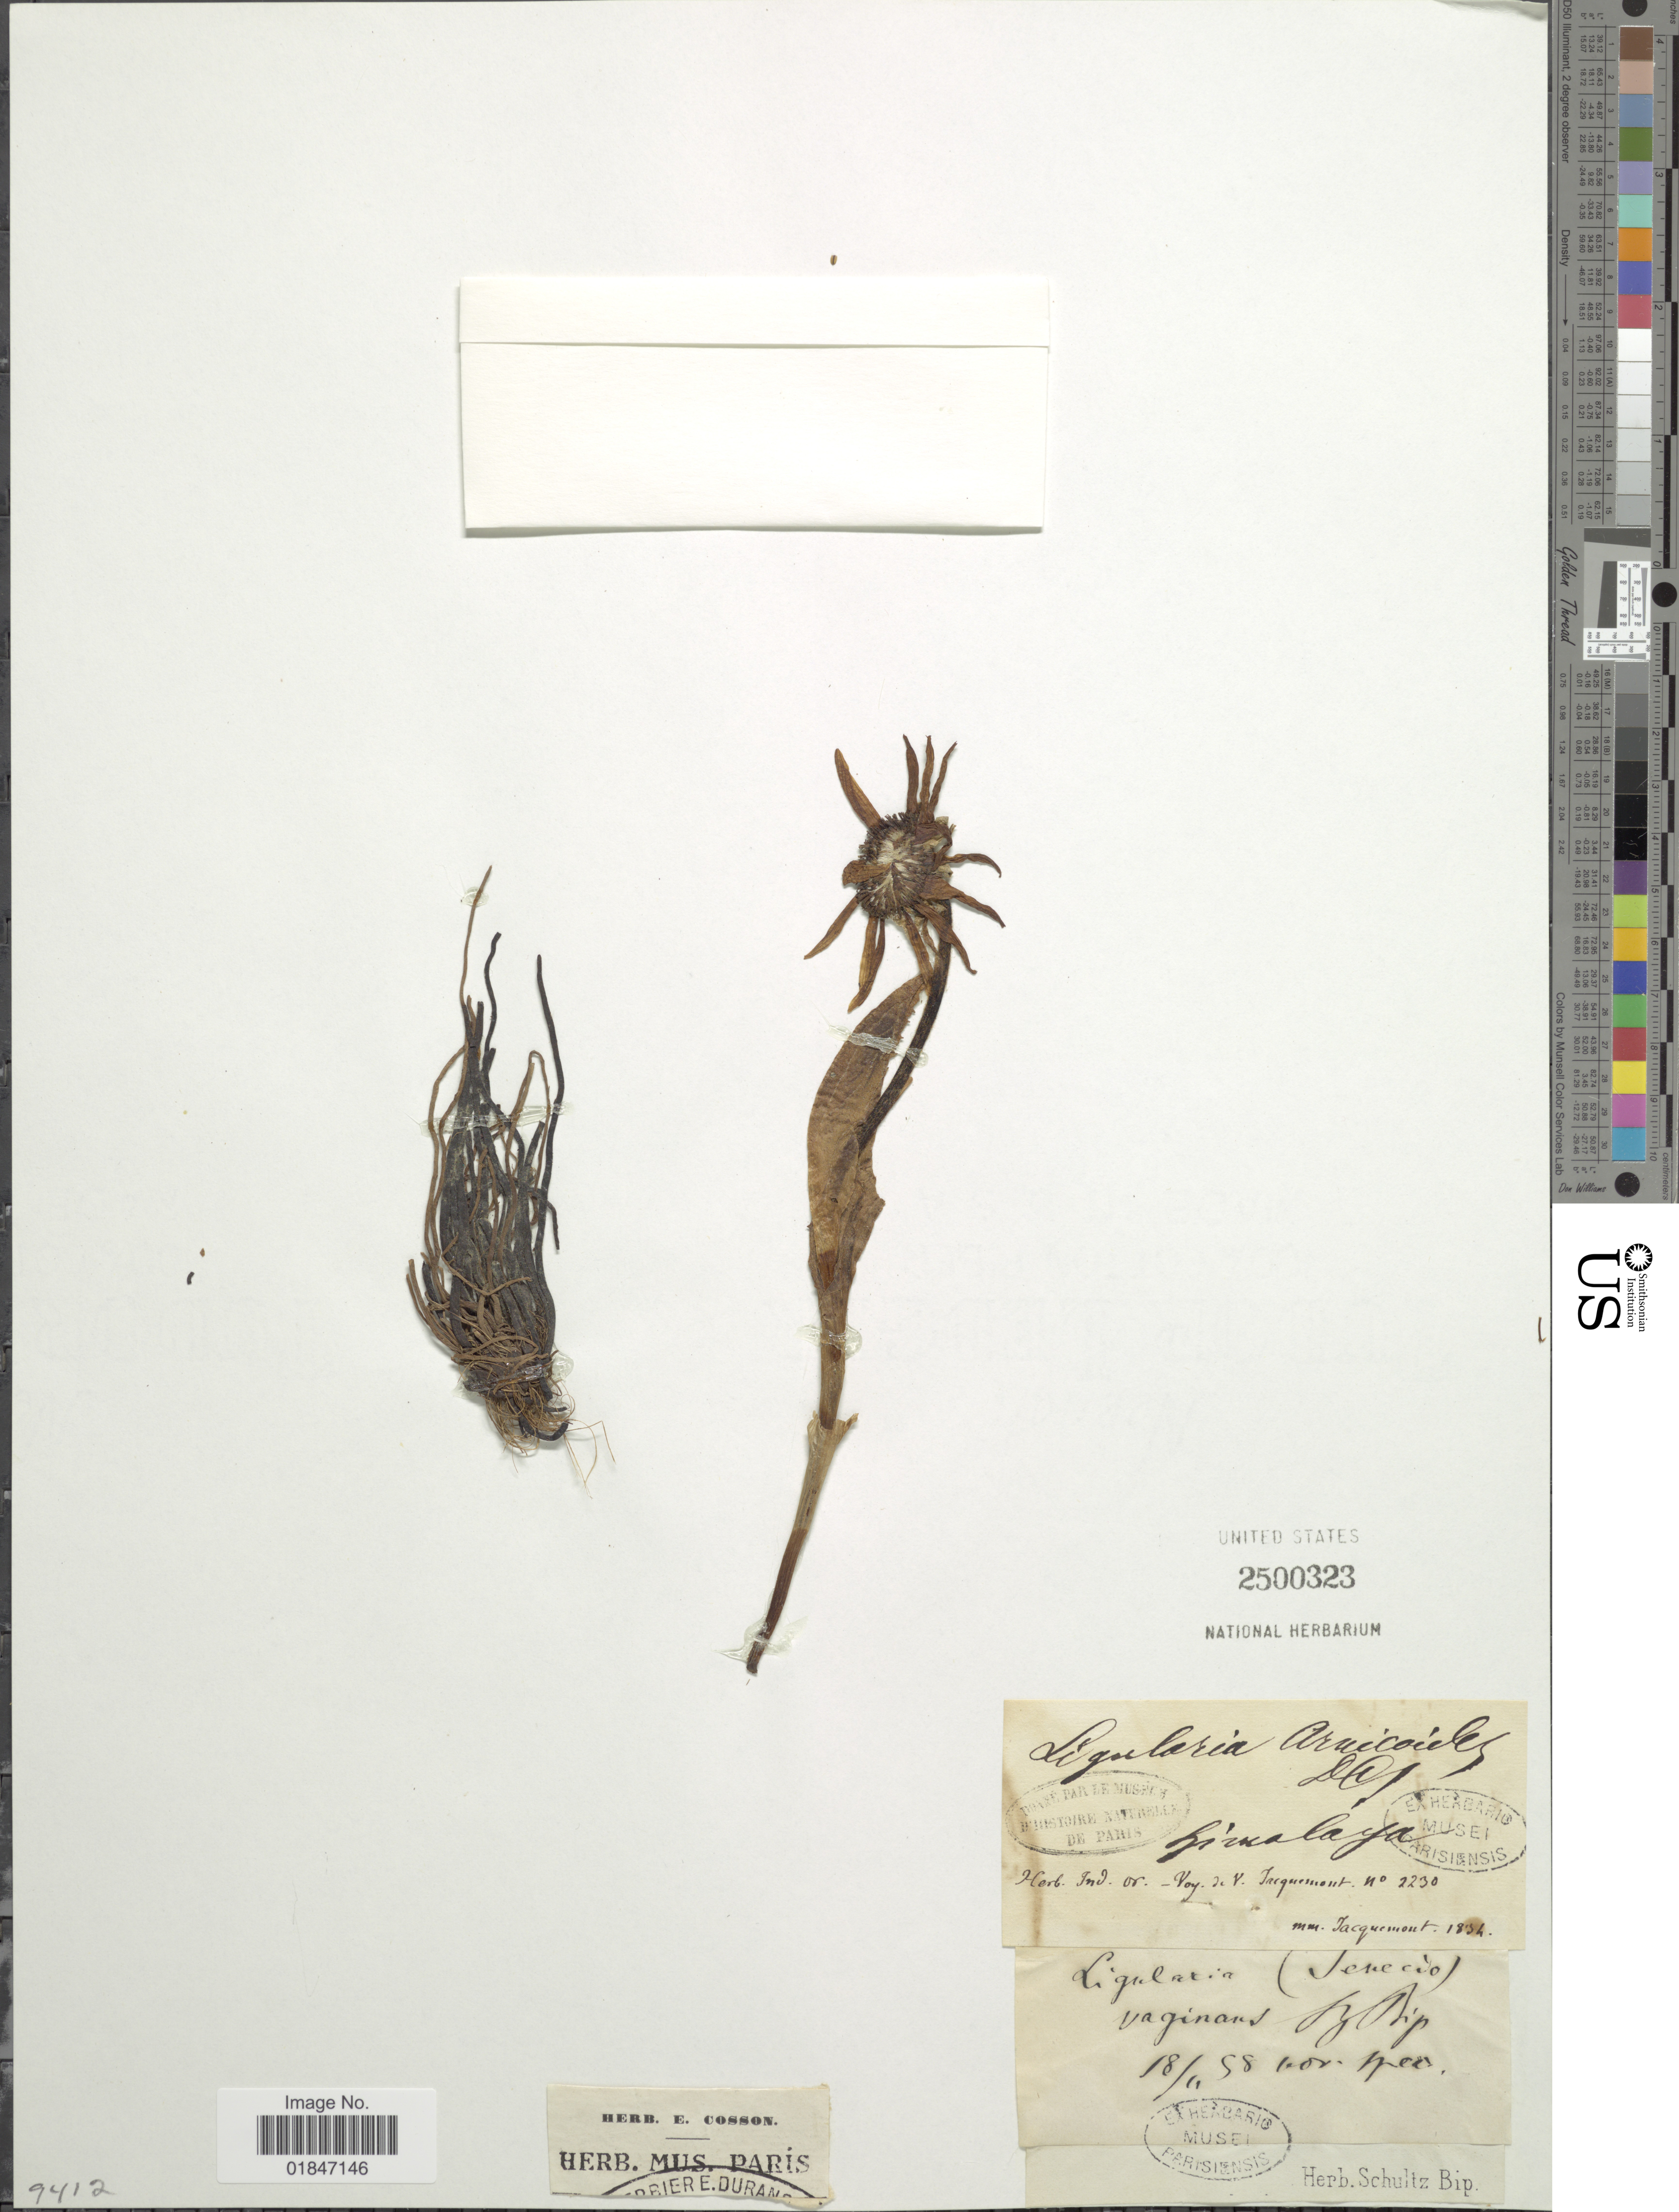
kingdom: Plantae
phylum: Tracheophyta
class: Magnoliopsida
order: Asterales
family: Asteraceae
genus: Ligularia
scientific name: Ligularia arnicoides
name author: DC.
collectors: V. Jacquemont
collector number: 2230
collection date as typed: Transcribed d/m/y: 18/4/58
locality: Himalaya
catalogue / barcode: US 2500323